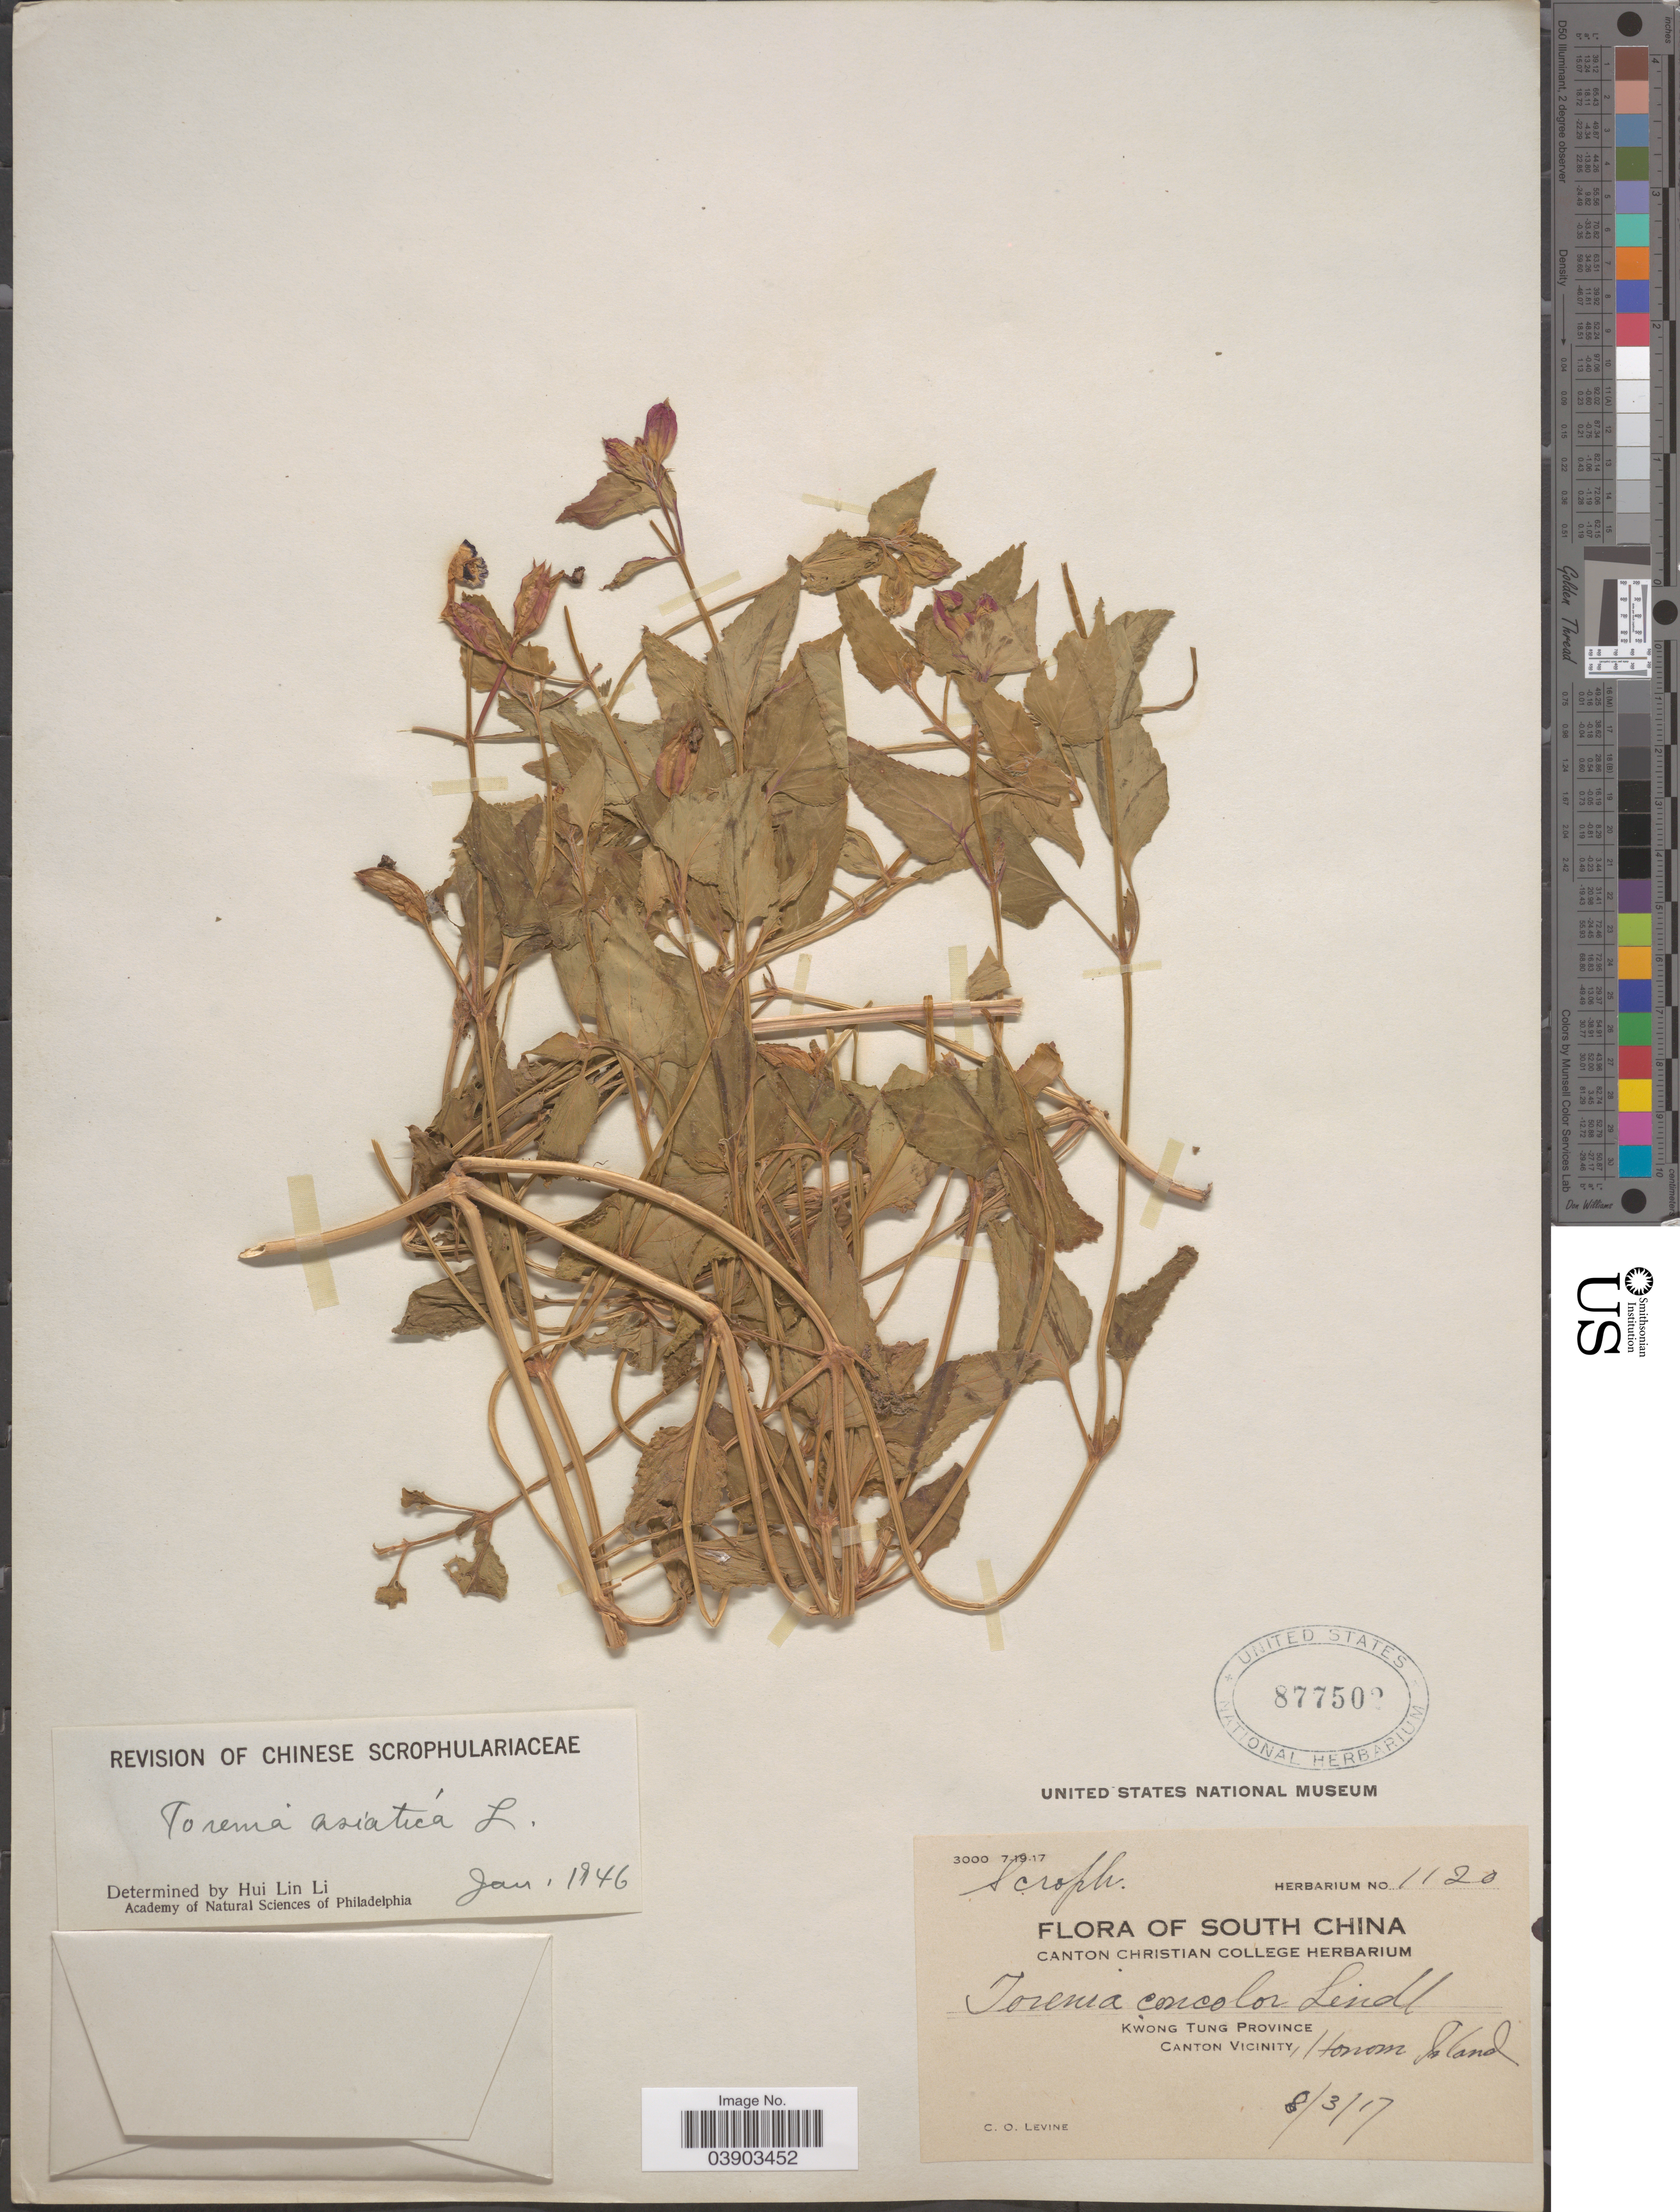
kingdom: Plantae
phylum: Tracheophyta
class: Magnoliopsida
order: Lamiales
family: Linderniaceae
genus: Torenia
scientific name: Torenia asiatica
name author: L.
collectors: C. O. Levine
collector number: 1120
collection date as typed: Transcribed d/m/y: 8/3/17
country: China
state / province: Guangdong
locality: South China. Kwong Tung Province. Canton Vicinity. Honam Island.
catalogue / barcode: US 877502